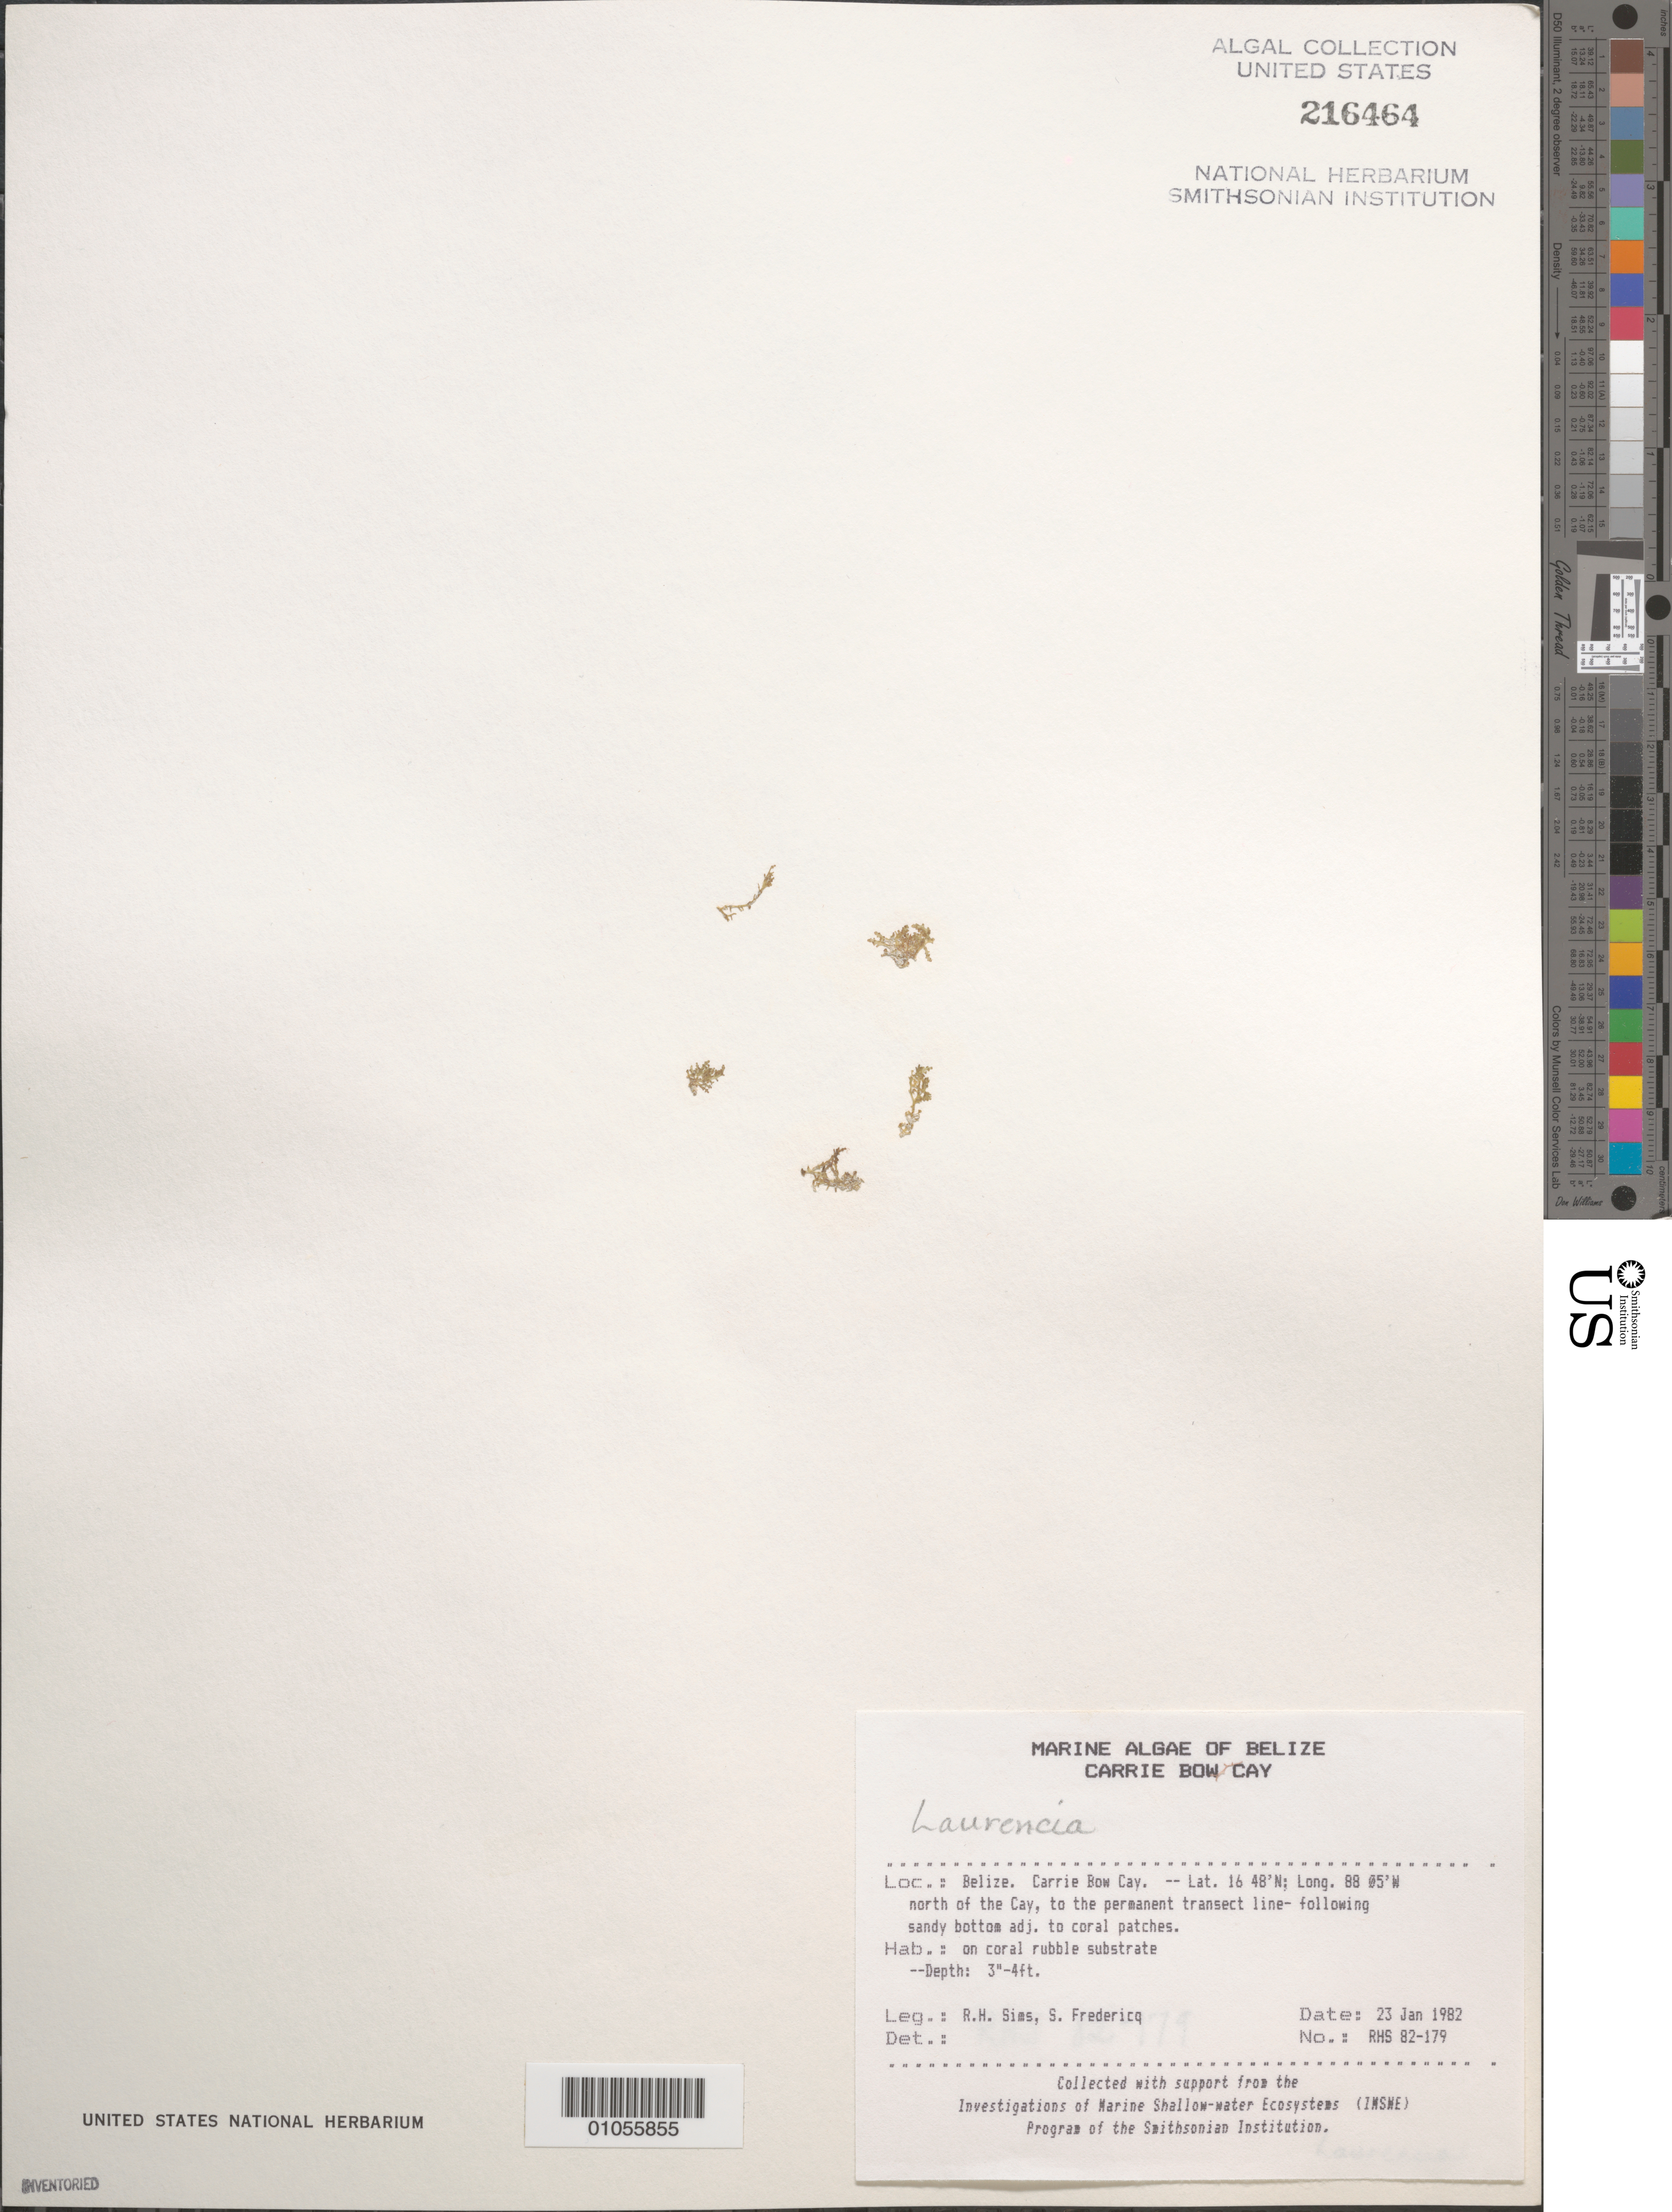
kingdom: Plantae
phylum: Rhodophyta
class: Florideophyceae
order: Ceramiales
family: Rhodomelaceae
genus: Laurencia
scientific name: Laurencia sp.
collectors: R. H. Sims & S. Fredericq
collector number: RHS 82-179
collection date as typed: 23 Jan 1982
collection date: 1982-01-23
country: Belize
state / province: Stann Creek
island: Carrie Bow Cay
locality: North of the cay, to the permanent transect line-following sandy bottom adjacent to coral patches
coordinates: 16 48'N, 88 05'W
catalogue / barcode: US 216464